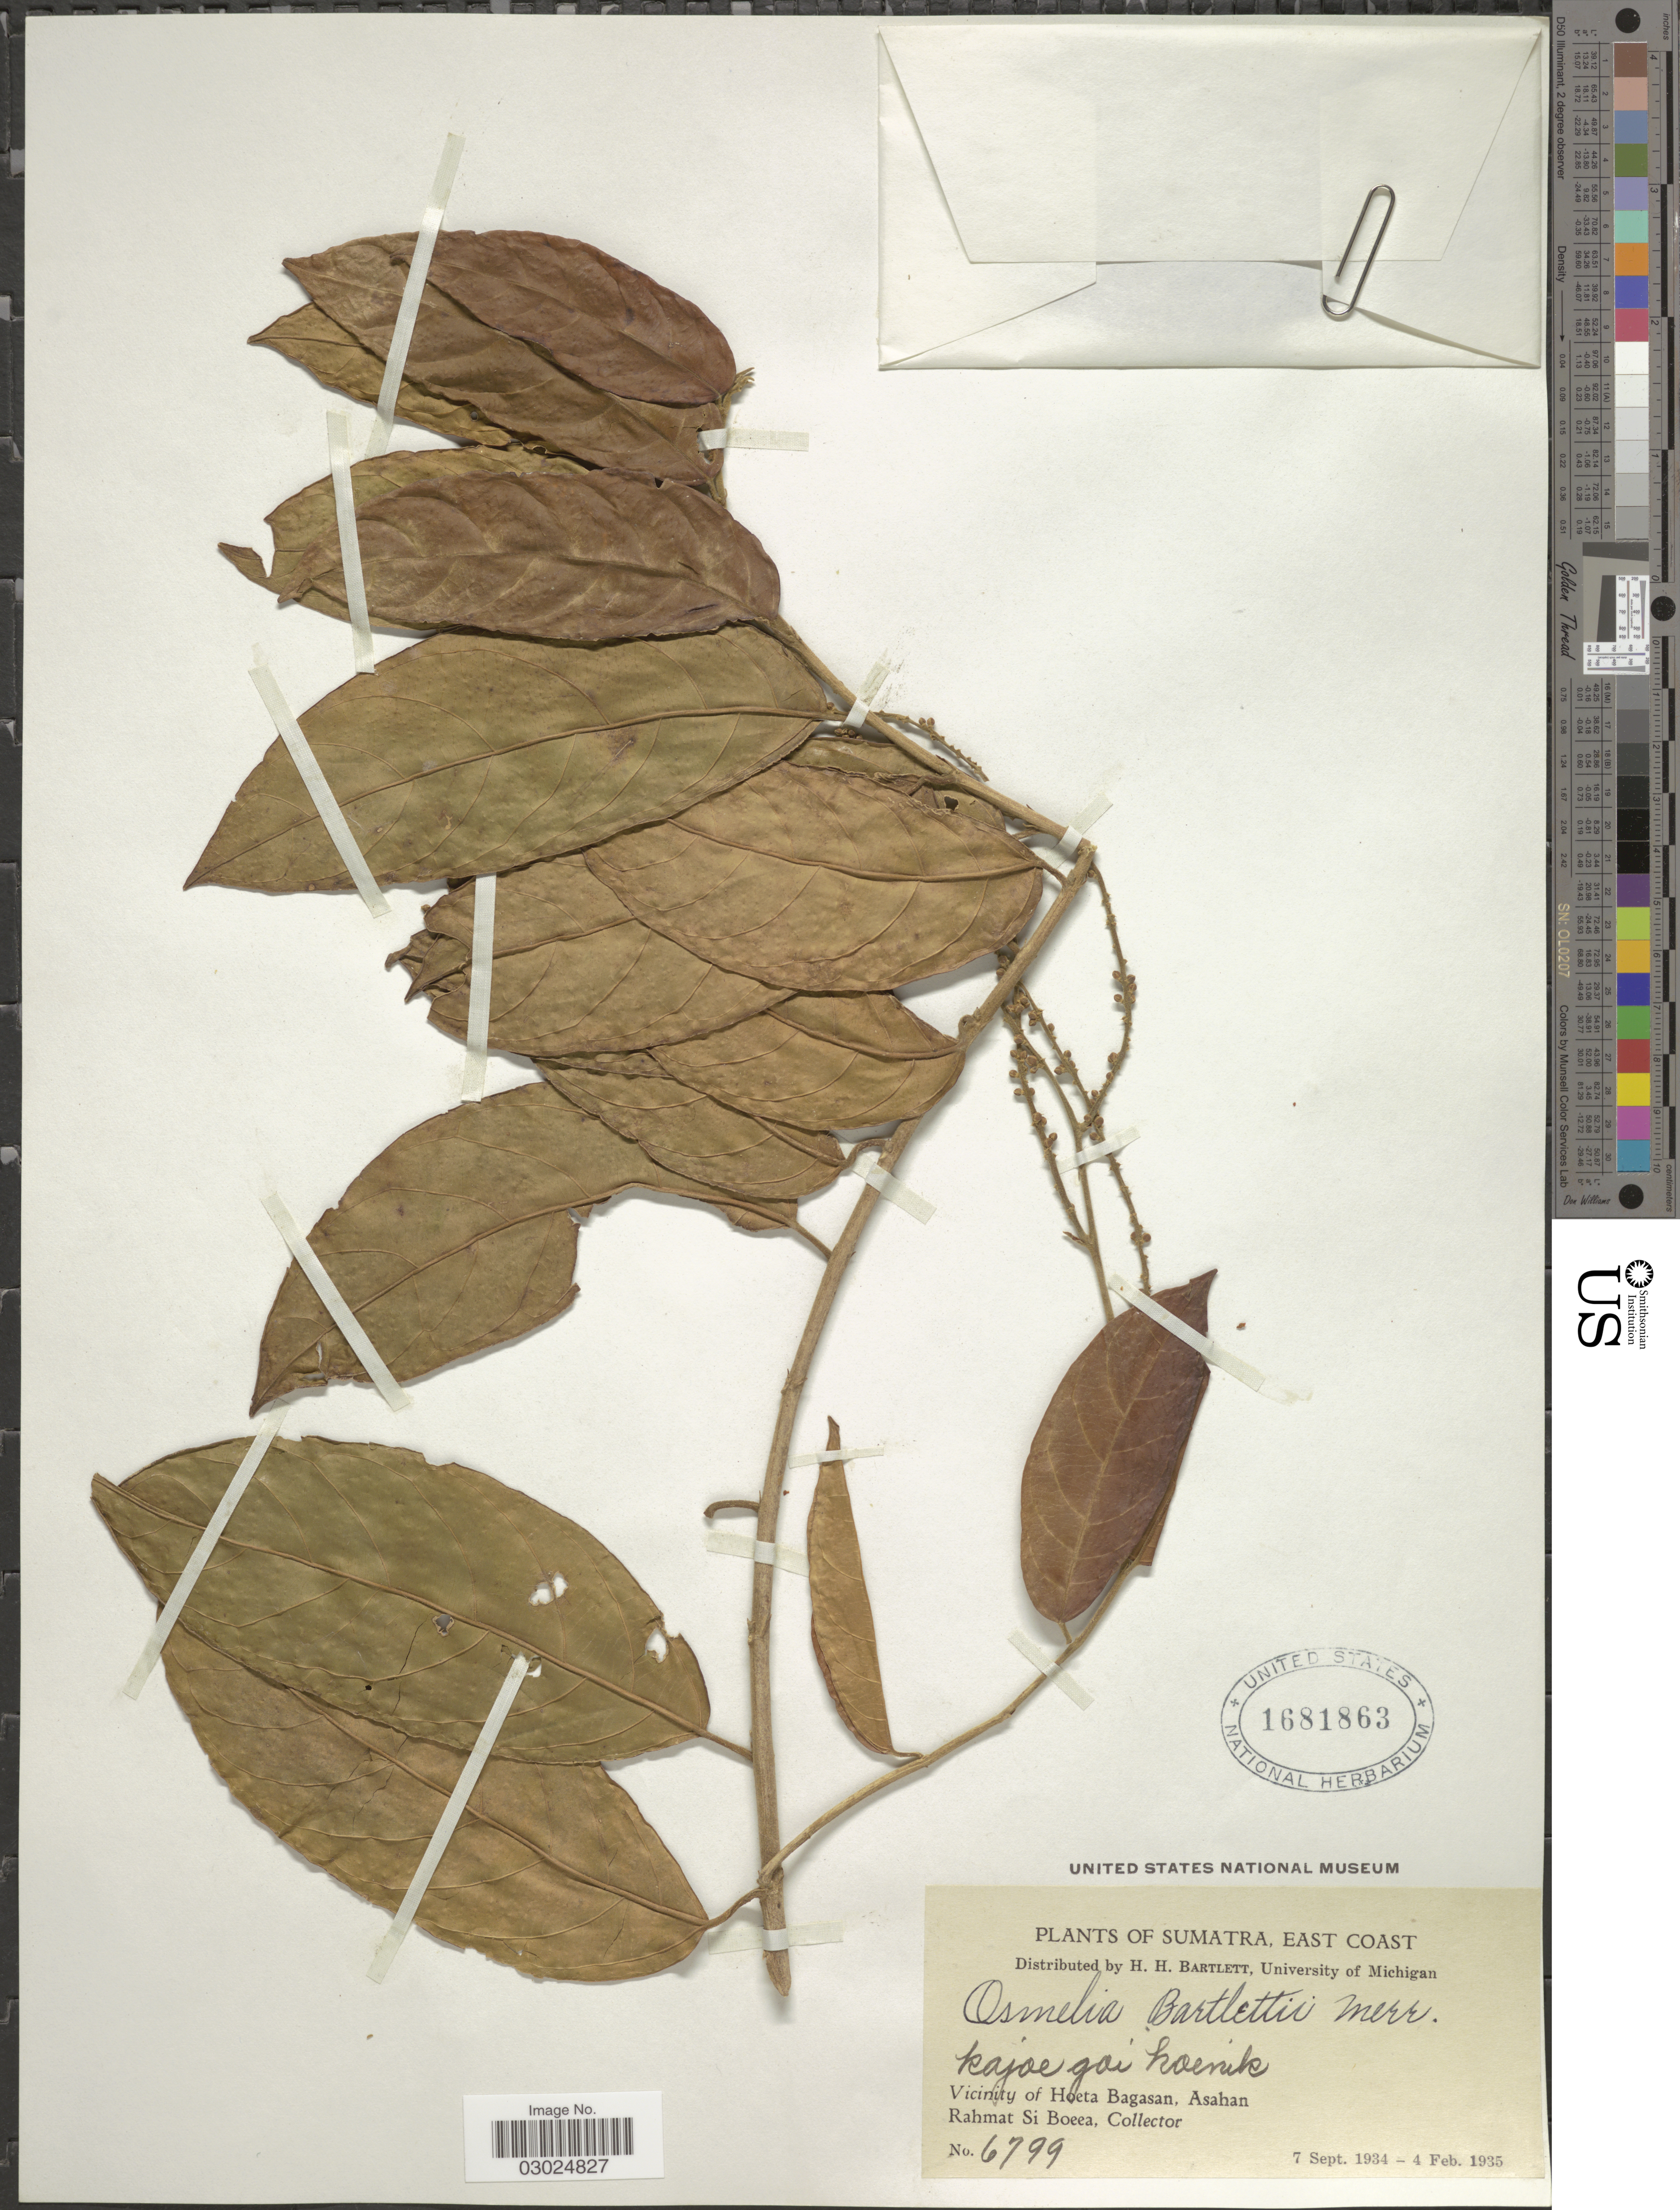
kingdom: Plantae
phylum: Tracheophyta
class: Magnoliopsida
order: Malpighiales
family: Salicaceae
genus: Osmelia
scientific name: Osmelia bartlettii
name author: Merr.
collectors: Rahmat Si Boeea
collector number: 6799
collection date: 1934-09-07/1935-02-04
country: Indonesia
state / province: Sumatra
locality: East Coast, Vicinity of Hoeta Bagasan, Asahan.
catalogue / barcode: US 1681863